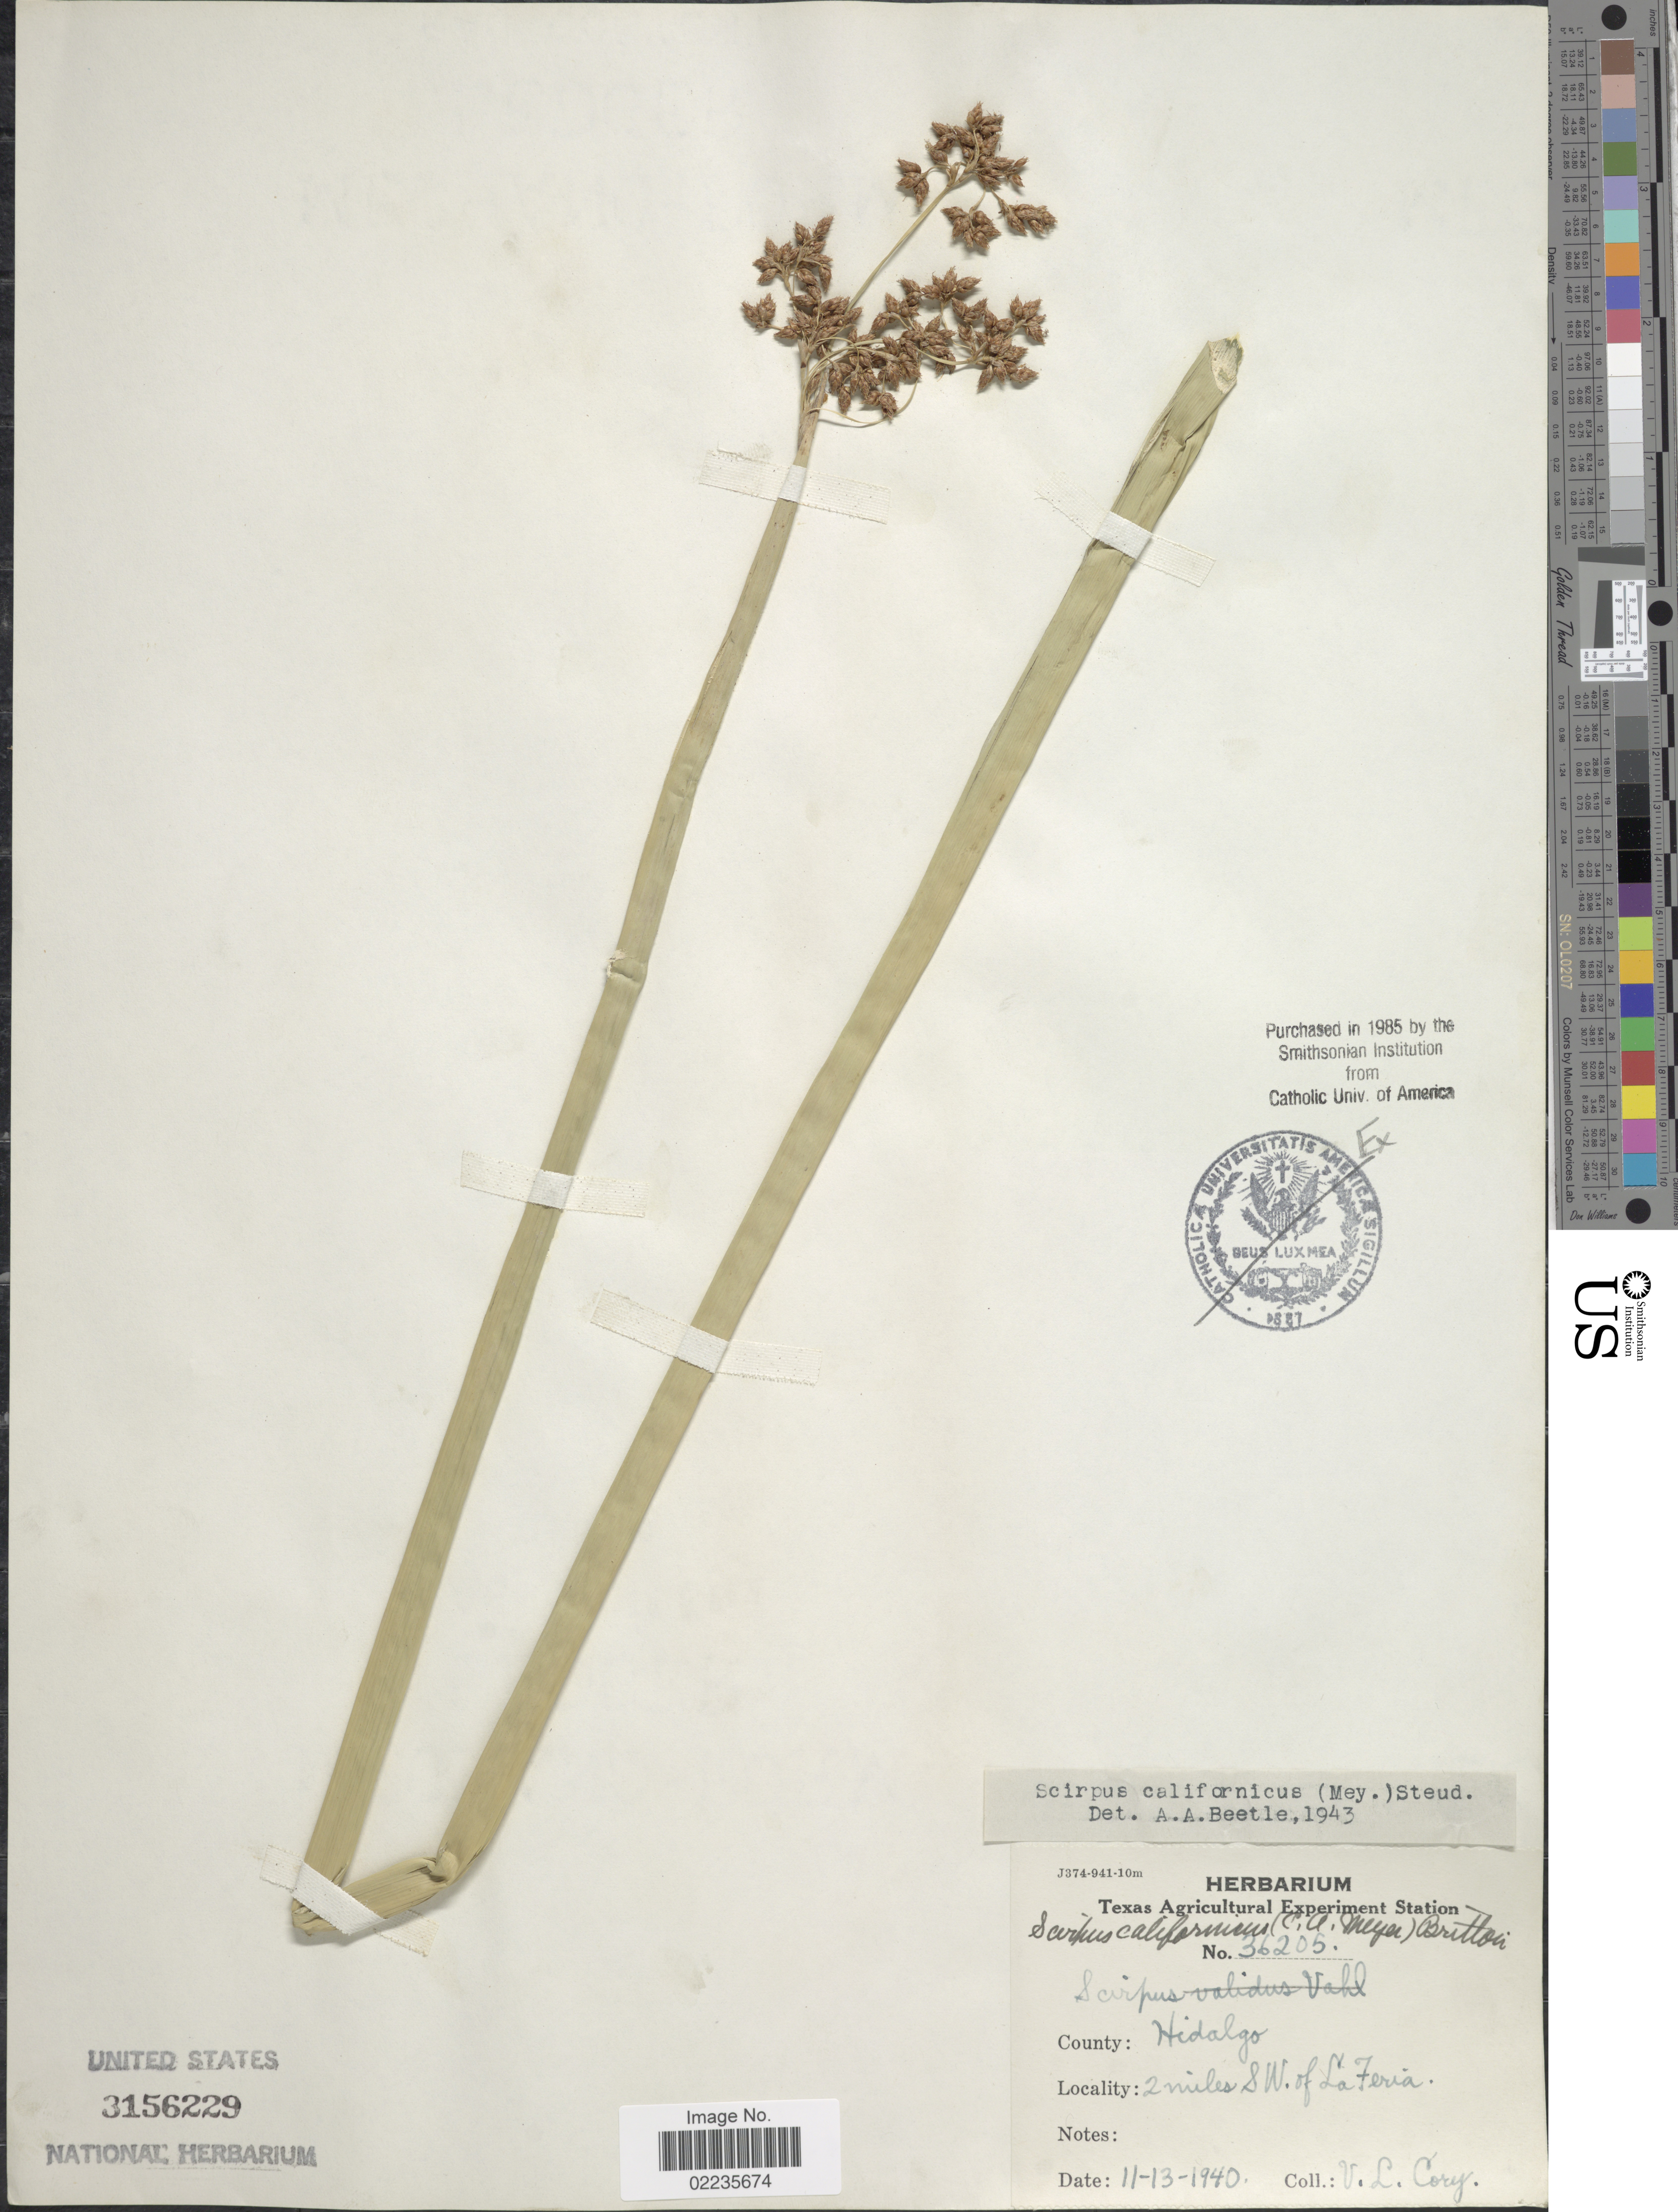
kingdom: Plantae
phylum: Tracheophyta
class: Liliopsida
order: Poales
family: Cyperaceae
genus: Schoenoplectus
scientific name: Schoenoplectus californicus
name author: (C.A. Mey.) Soják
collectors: V. Cory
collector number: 36205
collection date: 1940-11-13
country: United States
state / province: Texas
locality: County: Hidalgo, 2 miles S.W. of La Feria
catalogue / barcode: US 3156229